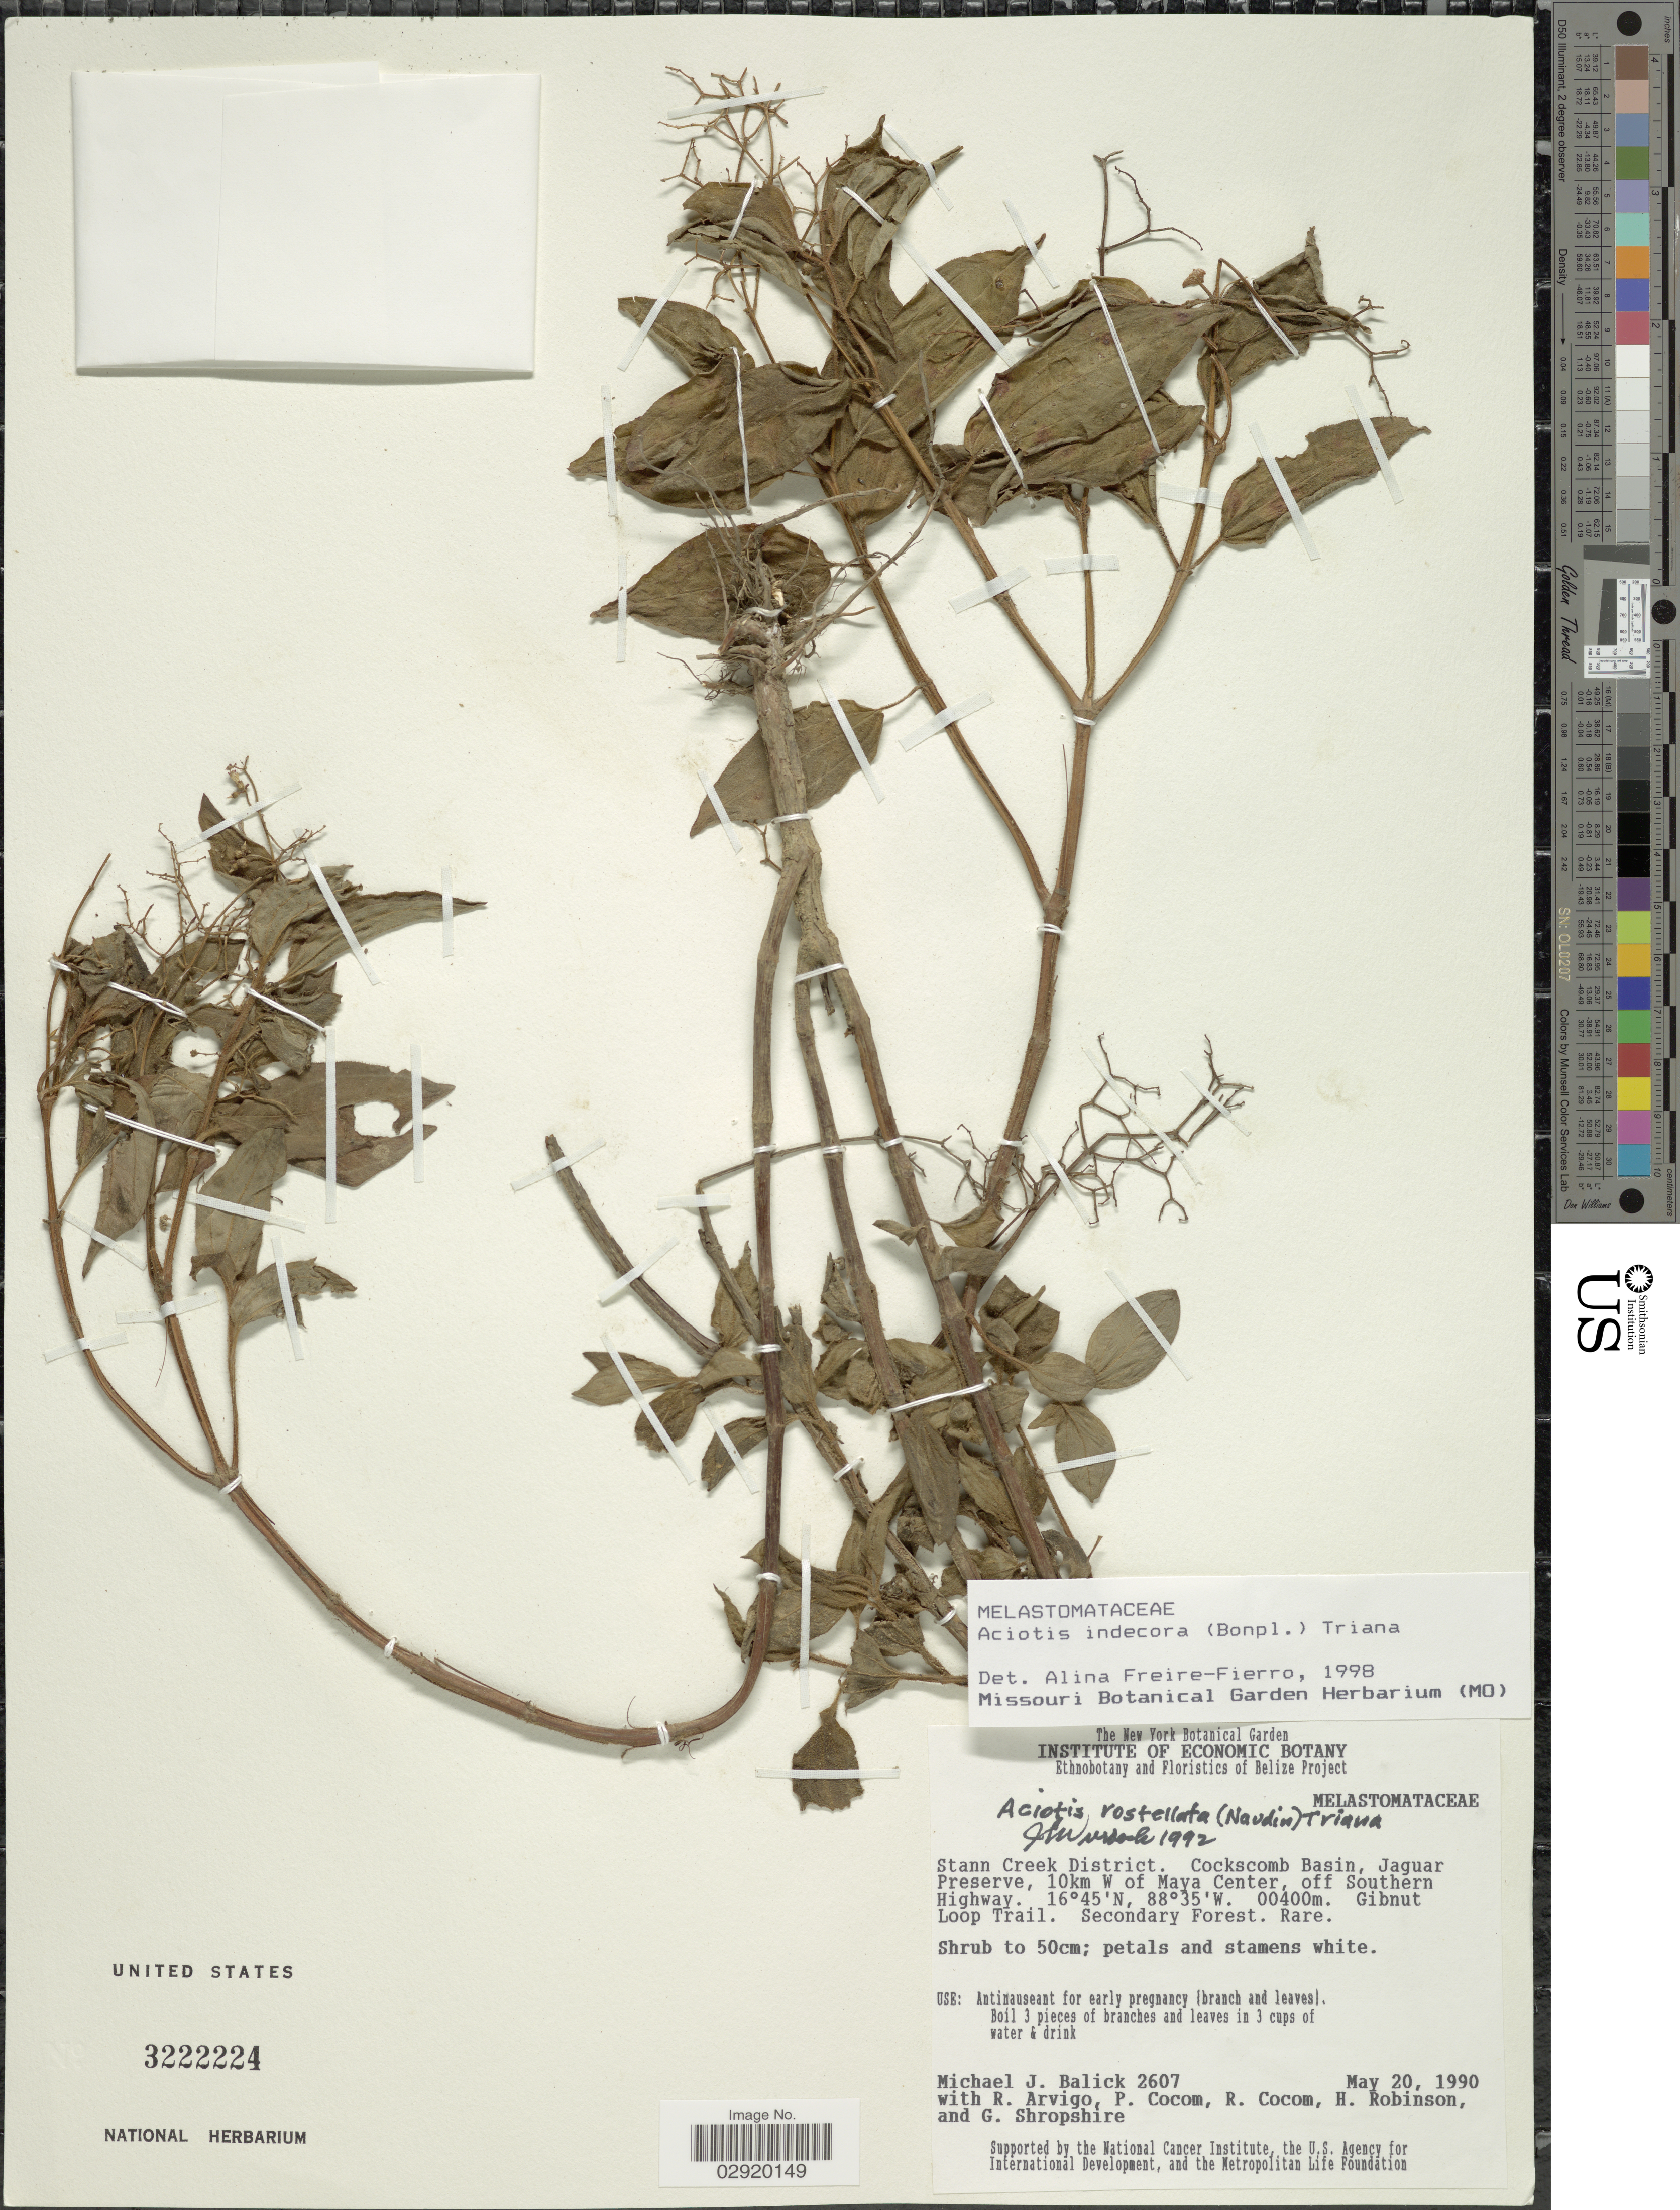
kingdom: Plantae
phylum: Tracheophyta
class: Magnoliopsida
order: Myrtales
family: Melastomataceae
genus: Aciotis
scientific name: Aciotis indecora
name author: (Bonpl.) Triana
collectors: M. J. Balick, R. Arvigo, P. Cocom, R. Cocom & et al.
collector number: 2607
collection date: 1990-05-20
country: Belize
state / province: Stann Creek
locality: Stan Creek of District. Cockscomb Basin, Jaguar Preserve, 10km W of Maya Center, off Southern Highway.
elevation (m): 400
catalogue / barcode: US 3222224